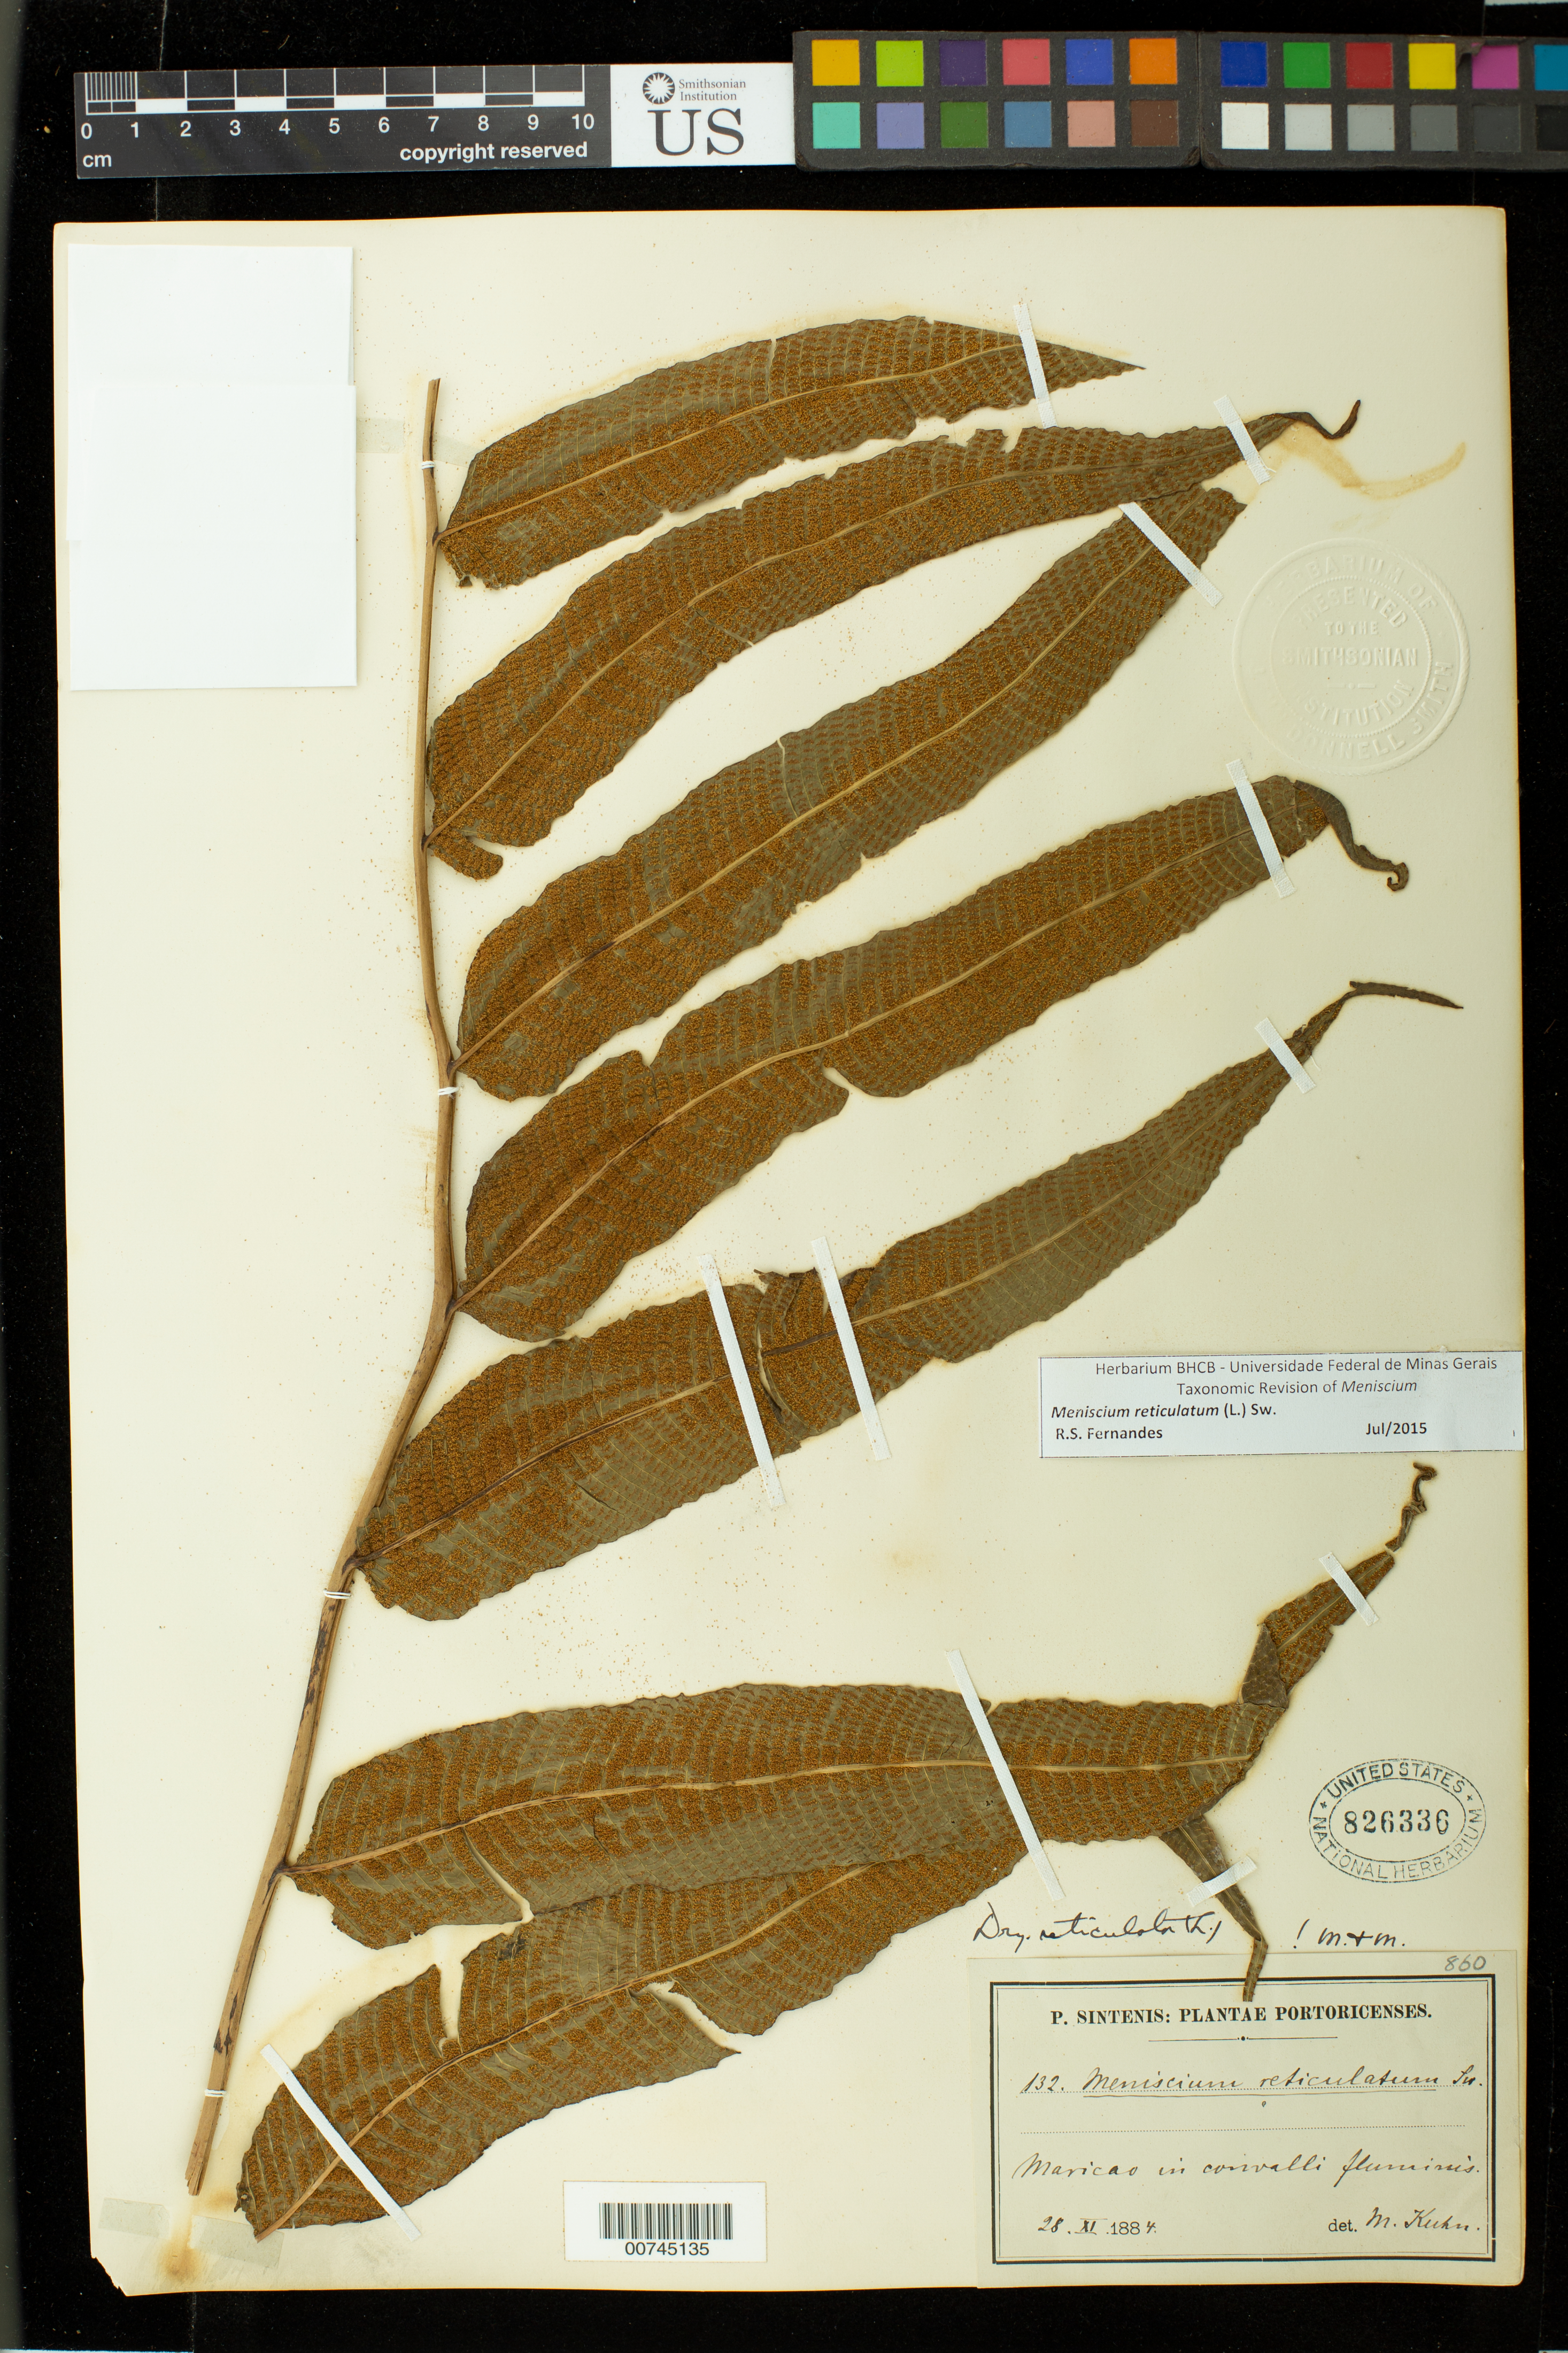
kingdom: Plantae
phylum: Tracheophyta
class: Polypodiopsida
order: Polypodiales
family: Thelypteridaceae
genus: Meniscium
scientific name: Meniscium reticulatum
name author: (L.) Sw.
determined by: Fernandes, R. S.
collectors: P. Sintenis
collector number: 132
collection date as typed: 28 Nov 1884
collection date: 1884-11-28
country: Puerto Rico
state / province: Maricao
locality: In convalli fluminus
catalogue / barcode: US 826336